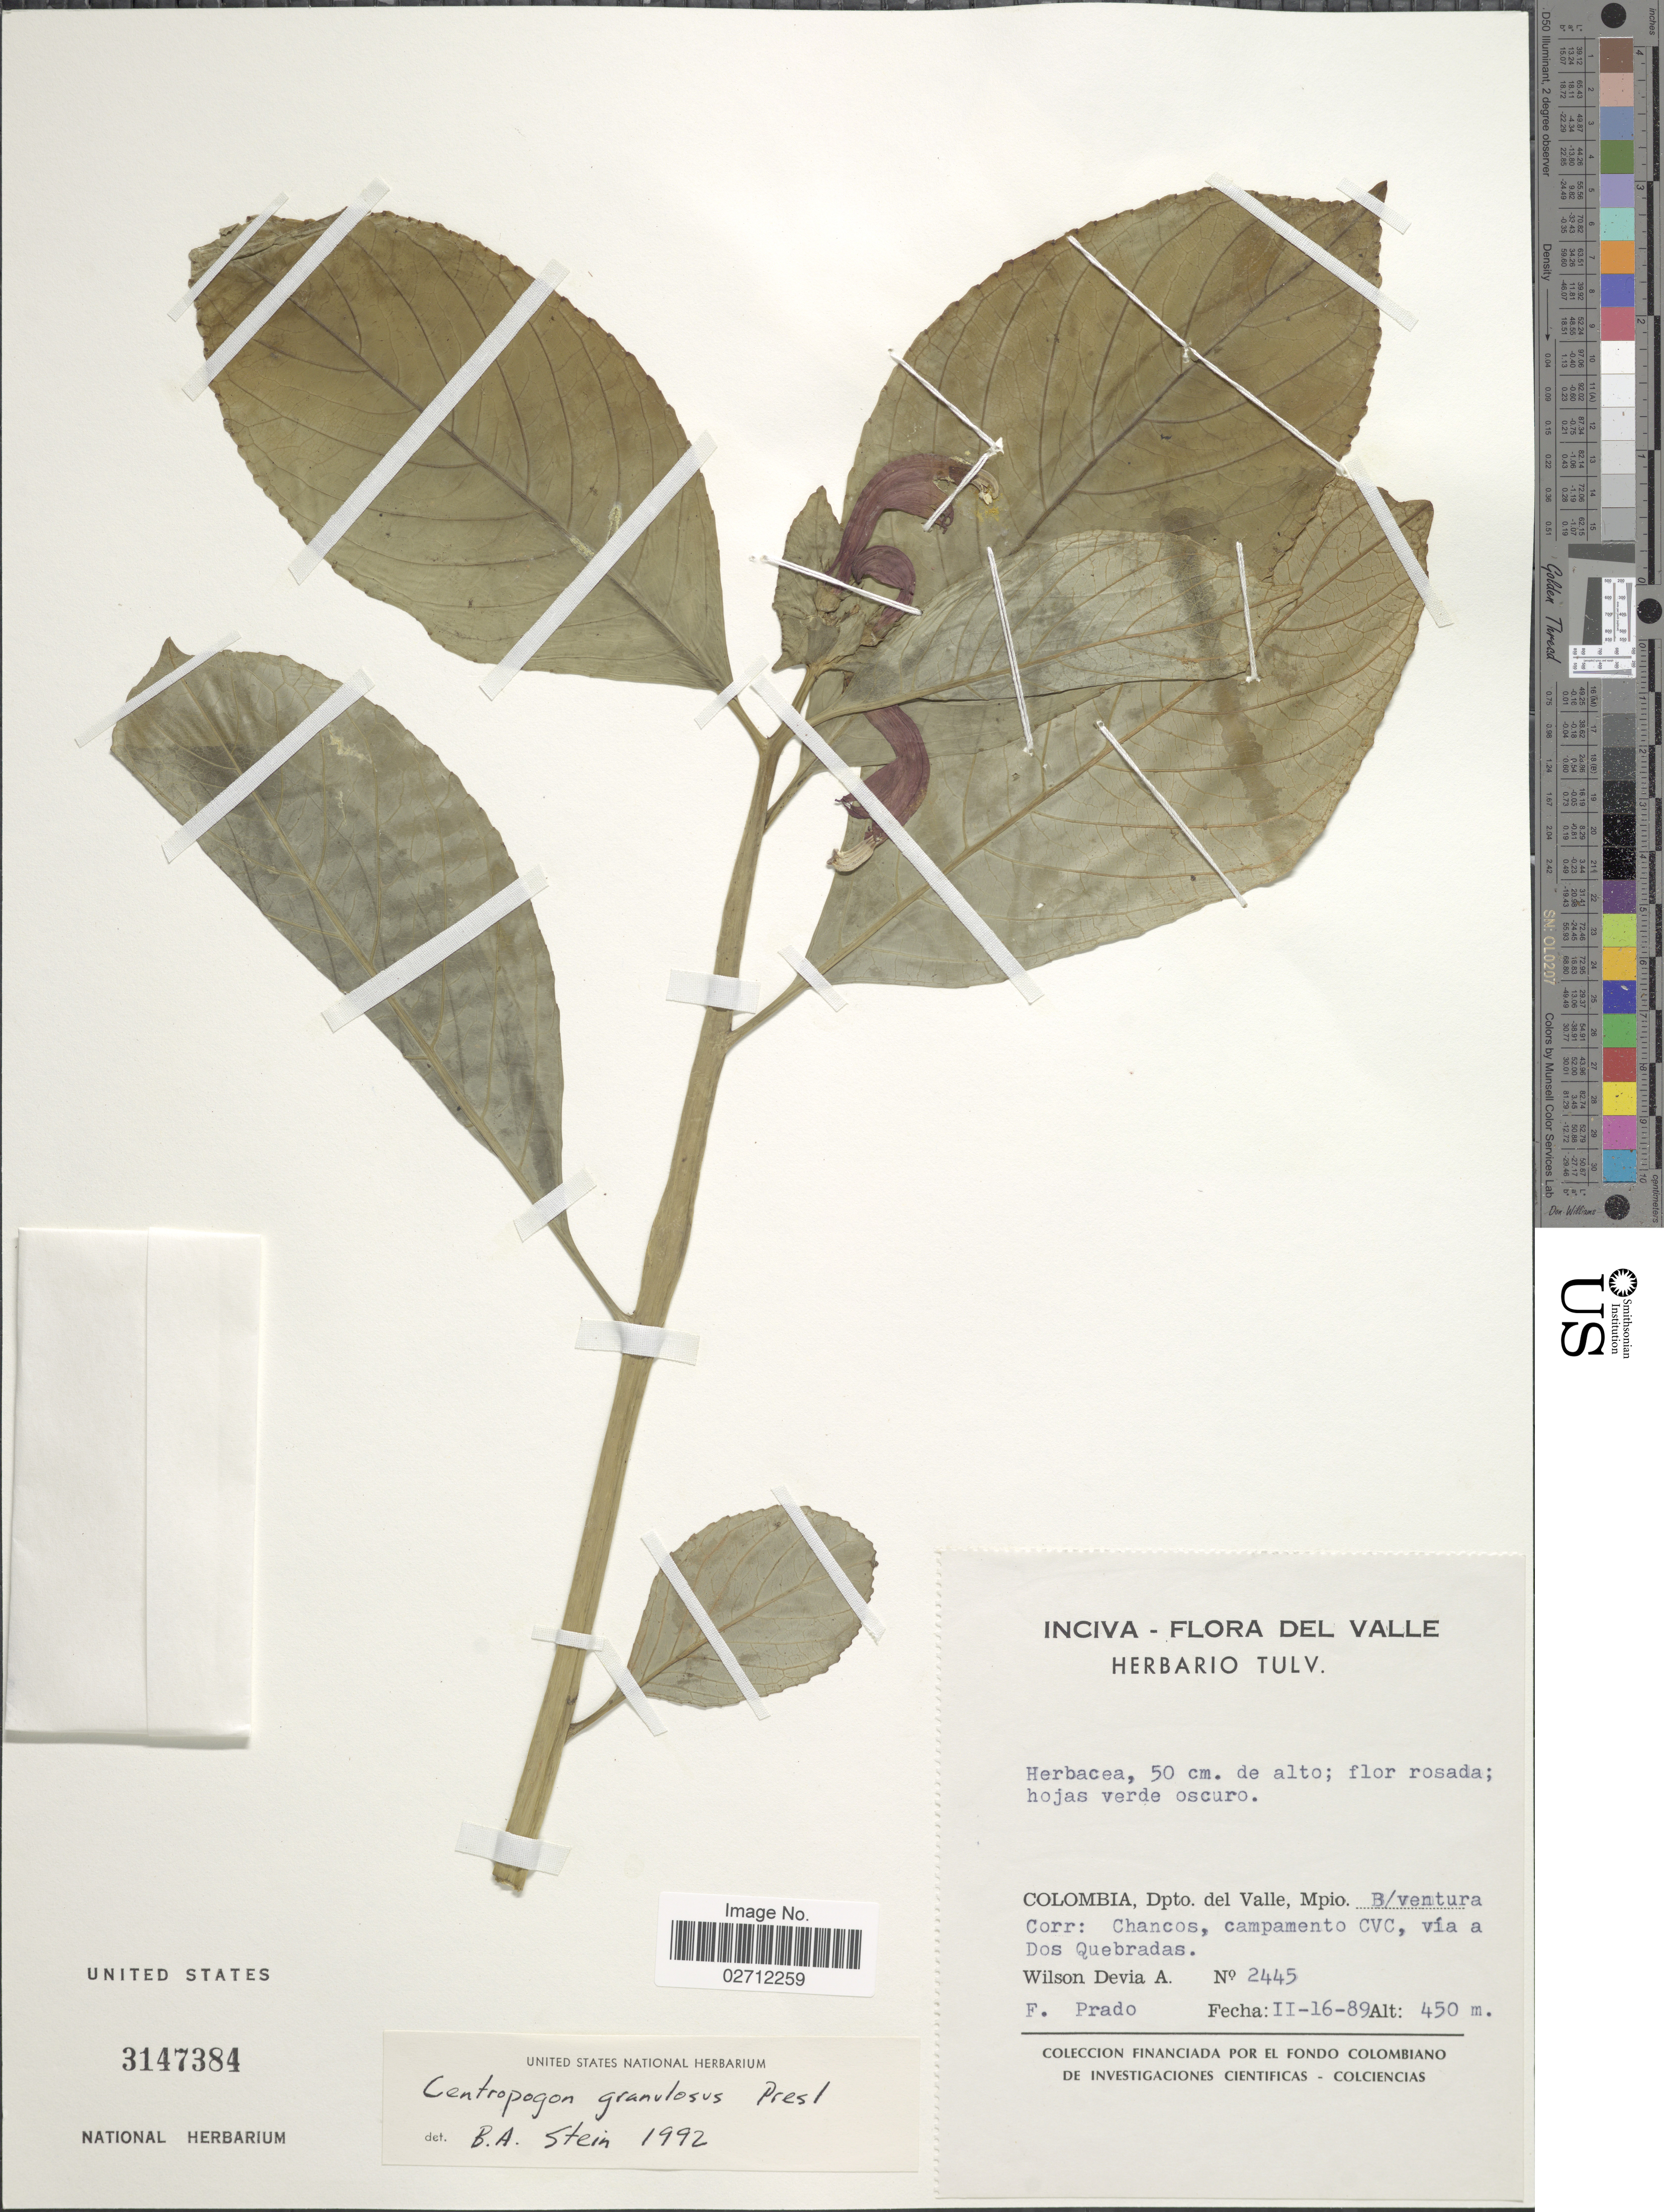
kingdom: Plantae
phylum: Tracheophyta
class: Magnoliopsida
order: Asterales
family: Campanulaceae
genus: Centropogon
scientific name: Centropogon granulosus subsp. granulosus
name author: C. Presl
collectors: W. Devia A. & F. Prado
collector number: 2445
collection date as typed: Transcribed d/m/y: 16/2/89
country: Colombia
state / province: Valle del Cauca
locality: Dpto. del Valle, Mpio. B/ventura Corr: Chancos, campamento CVC, via a Dos Quebradas,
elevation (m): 50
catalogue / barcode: US 3147384